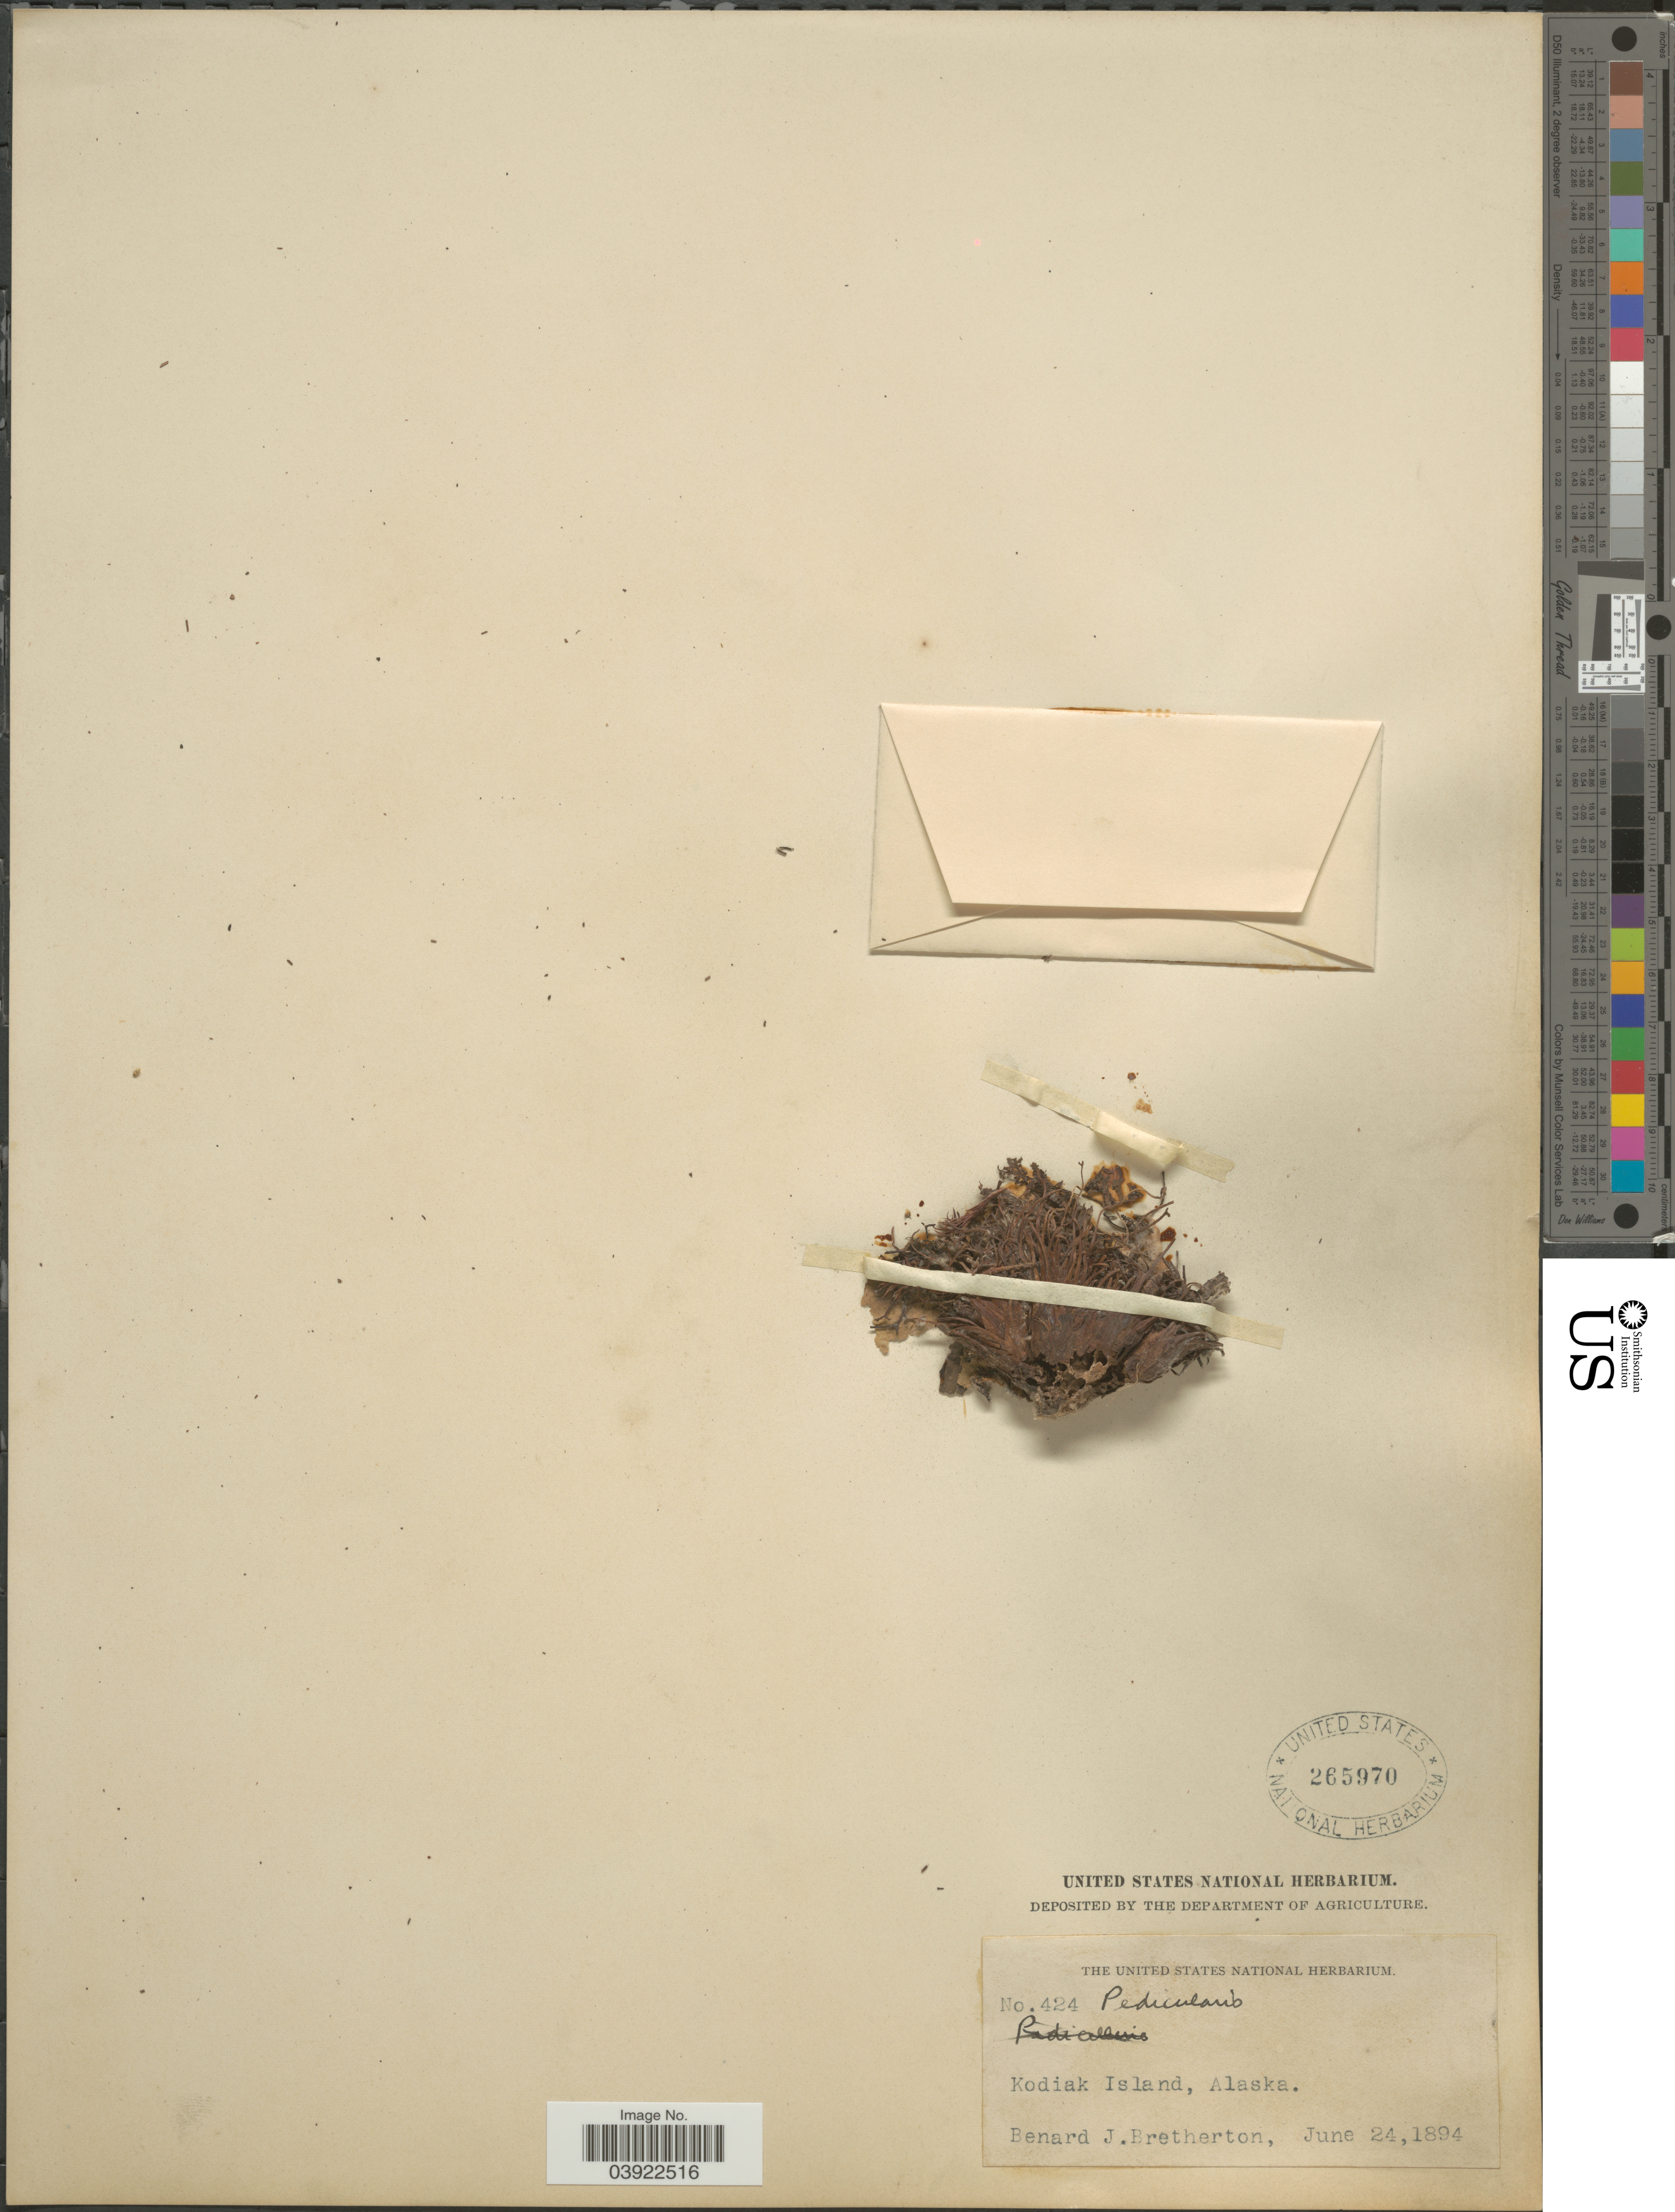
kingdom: Plantae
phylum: Tracheophyta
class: Magnoliopsida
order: Lamiales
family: Orobanchaceae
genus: Pedicularis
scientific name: Pedicularis lanata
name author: Willd. ex Cham. & Schltdl.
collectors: B. Bretherton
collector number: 424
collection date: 1894-06-24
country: United States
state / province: Alaska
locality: Kodiak Island.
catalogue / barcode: US 265970